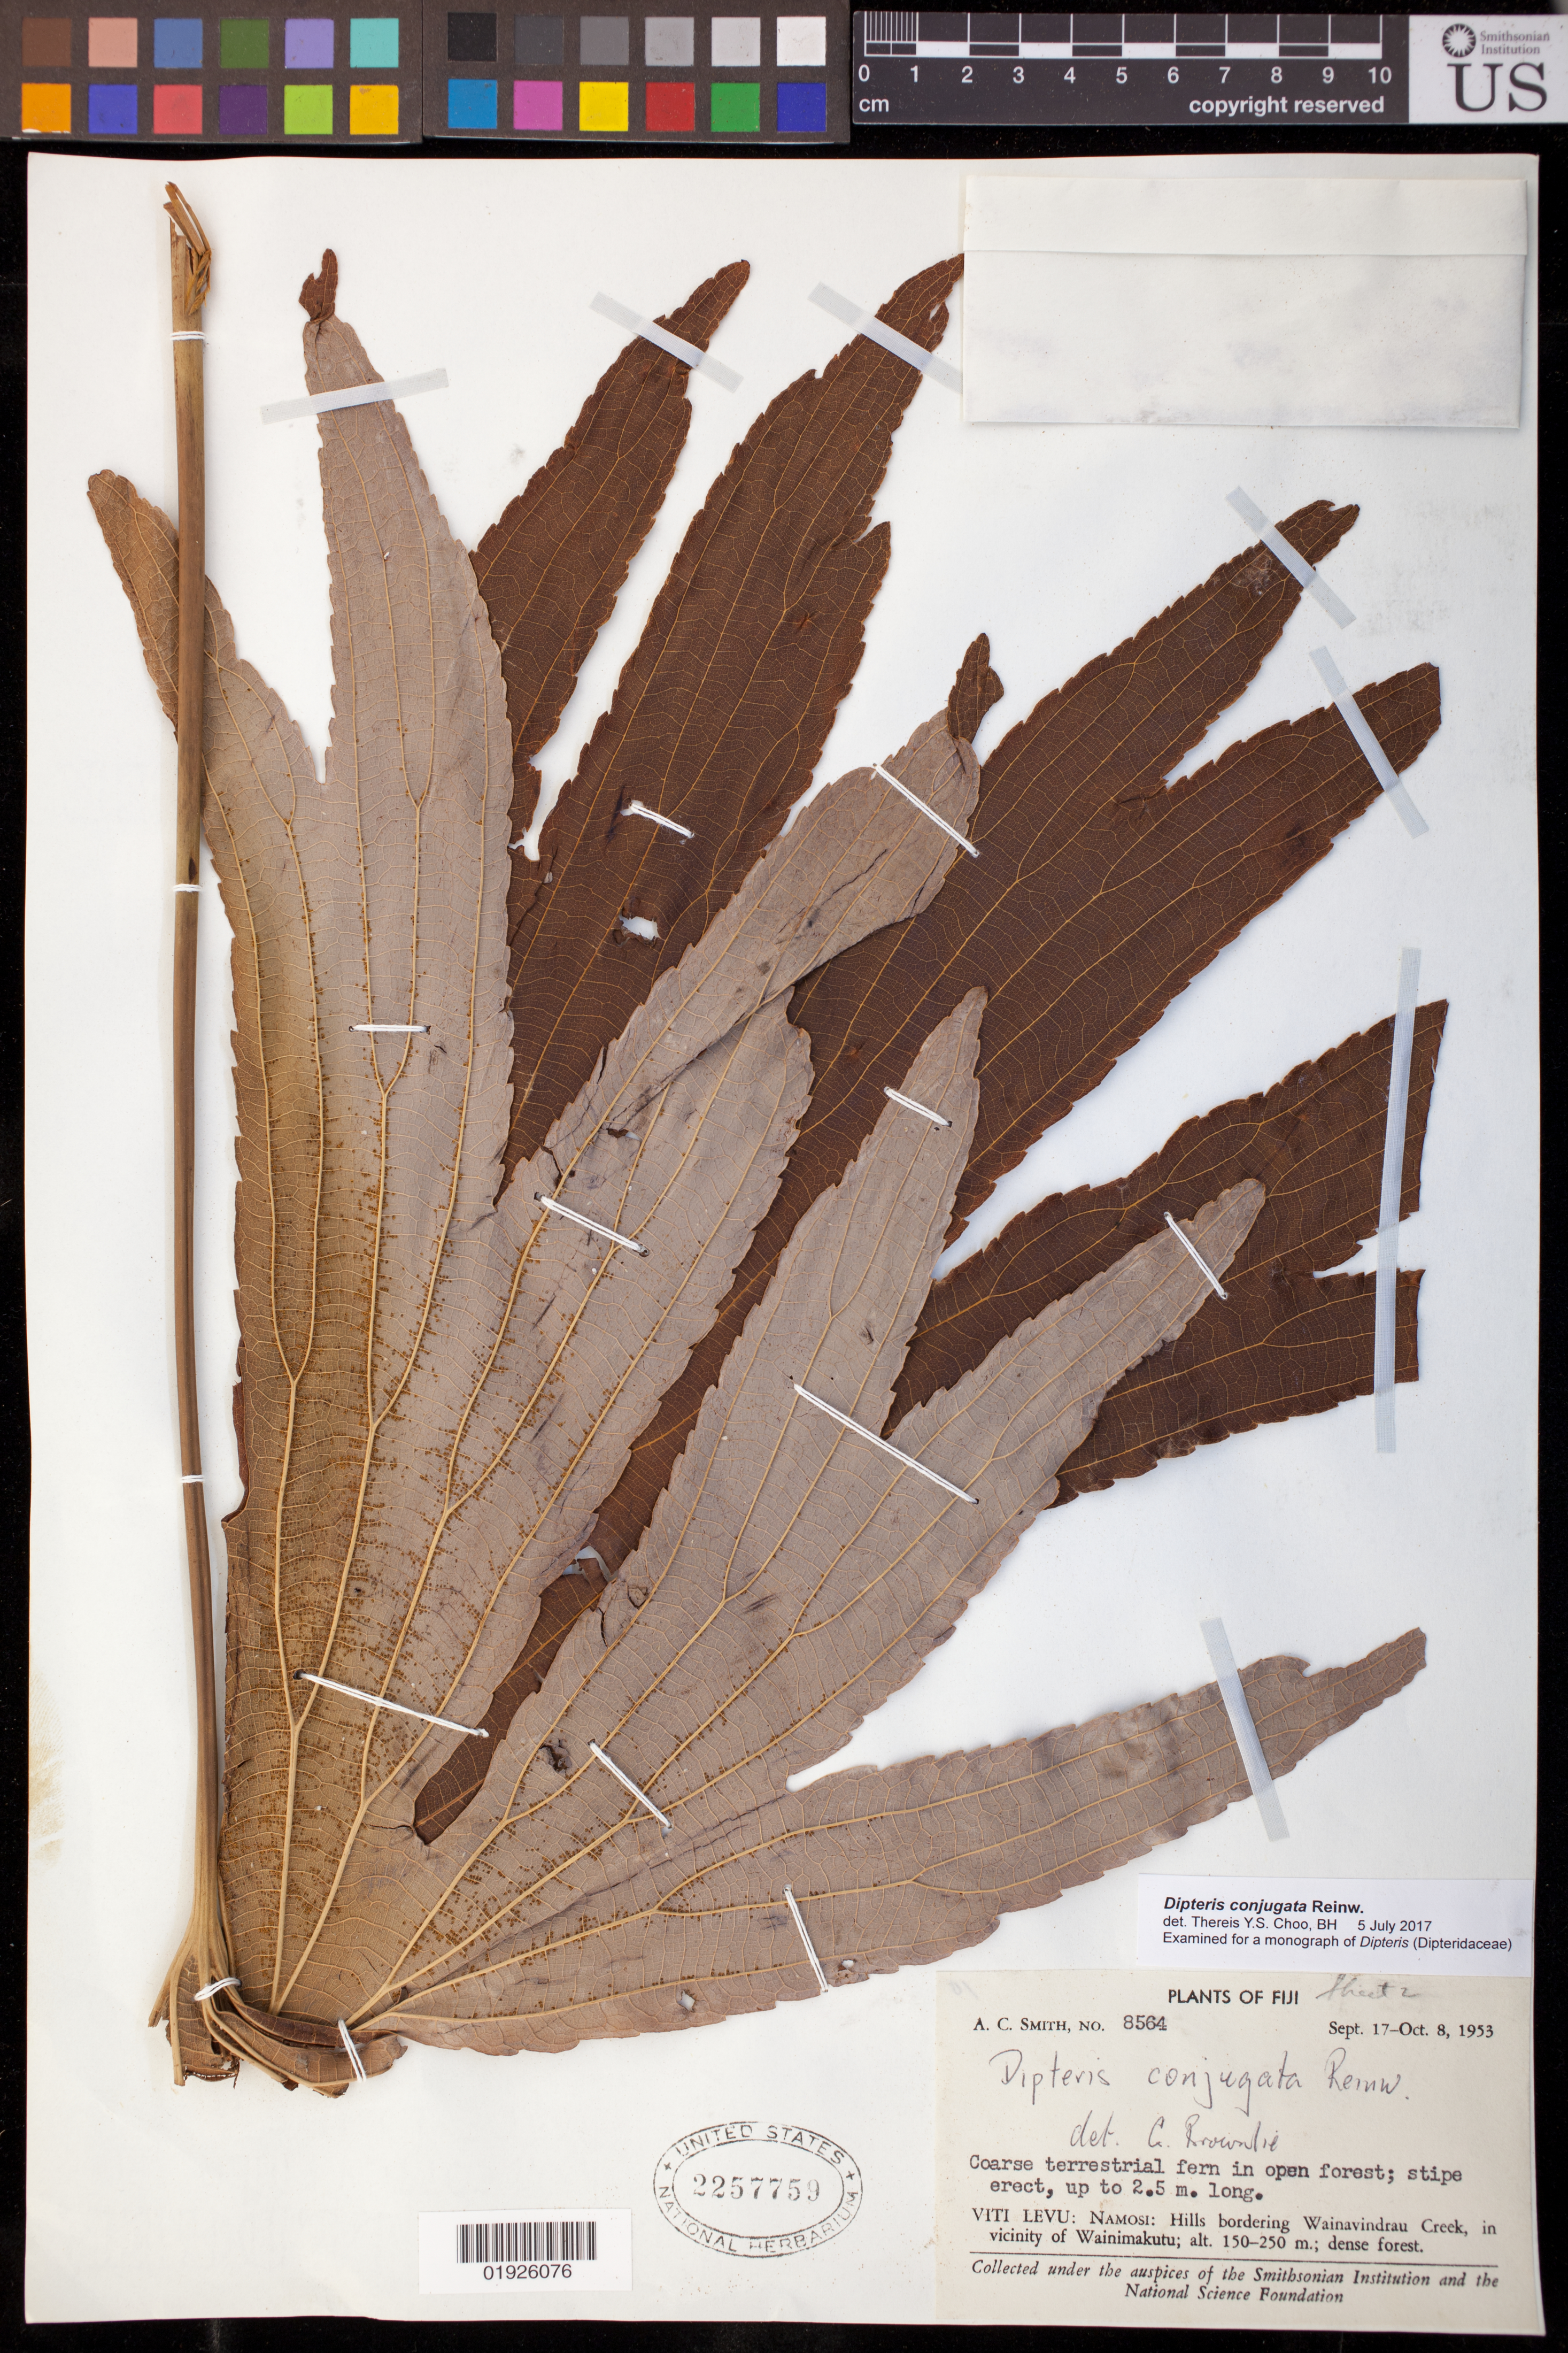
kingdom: Plantae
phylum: Tracheophyta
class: Polypodiopsida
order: Gleicheniales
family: Dipteridaceae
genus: Dipteris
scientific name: Dipteris conjugata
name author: Reinw.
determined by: Choo, Thereis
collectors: C. A. Smith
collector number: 8564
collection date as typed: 17 Sep 1953 to 08 Oct 1953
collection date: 1953-09-17/1953-10-08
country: Fiji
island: Viti Levu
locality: Namosi; hills bordering Wainavindrau Creek, in vicinity of Wainimakutu.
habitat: in open forest.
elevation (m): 150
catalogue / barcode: US 2257759